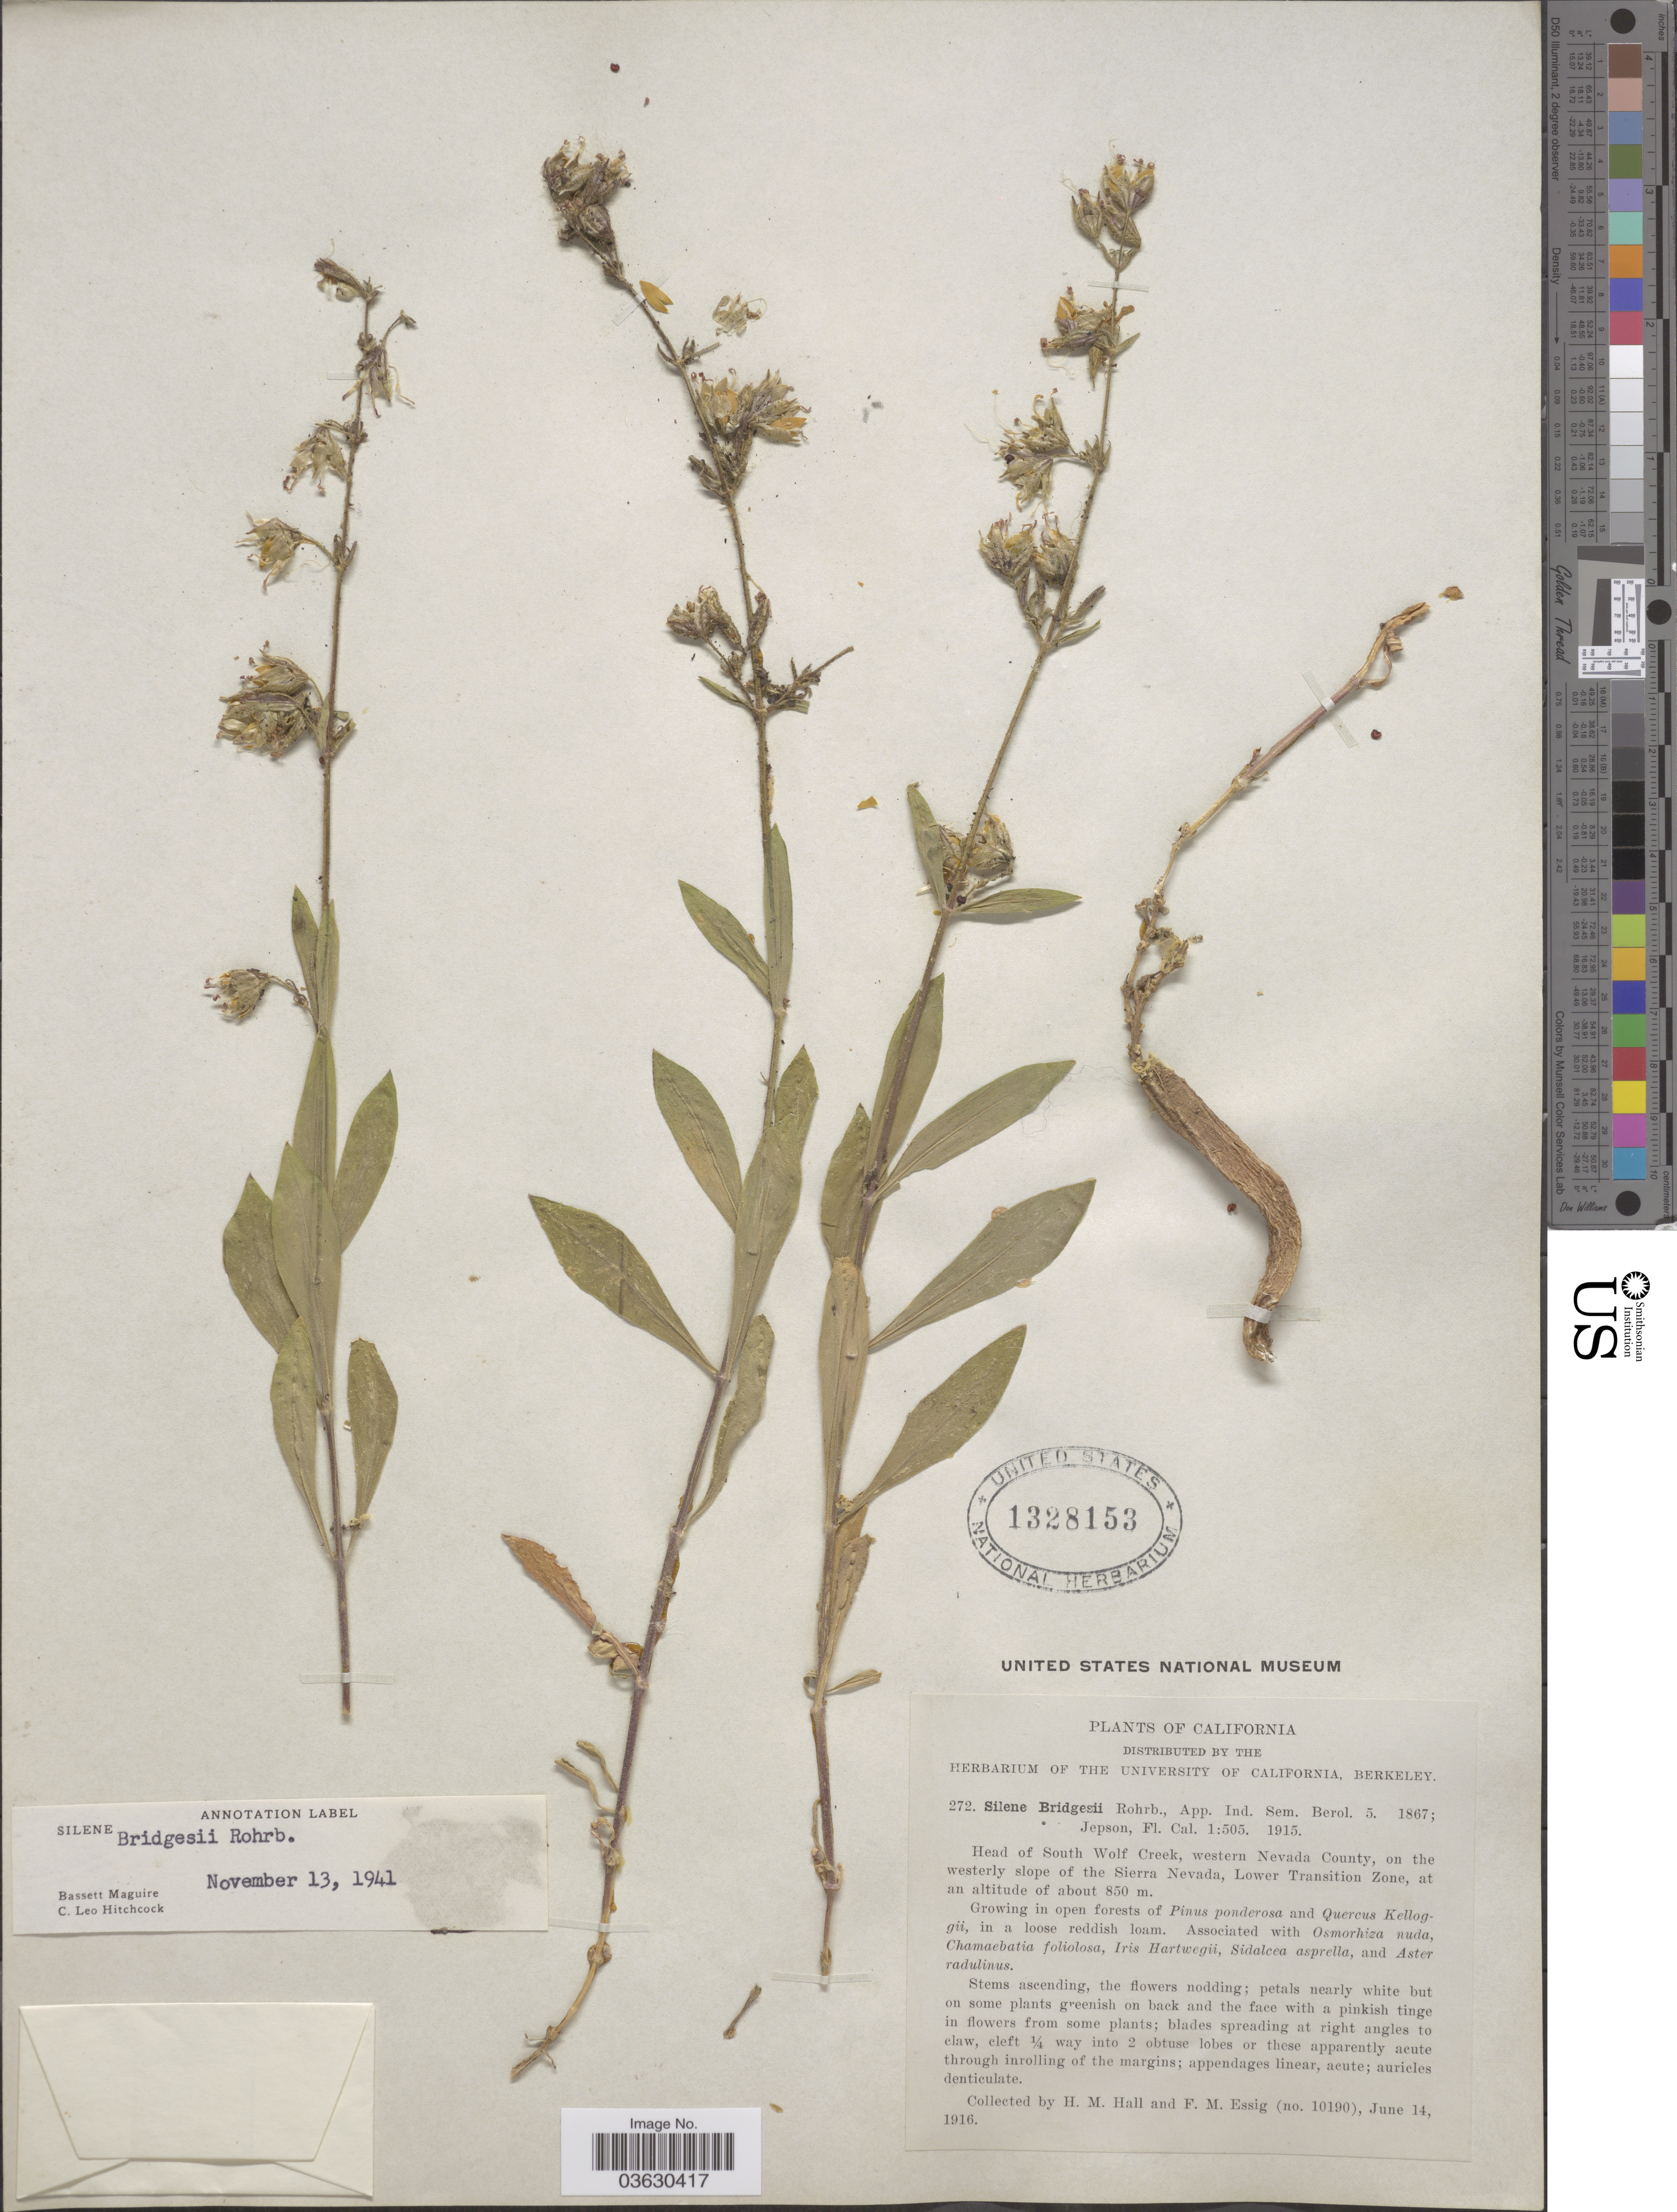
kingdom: Plantae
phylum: Tracheophyta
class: Magnoliopsida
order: Caryophyllales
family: Caryophyllaceae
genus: Silene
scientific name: Silene bridgesii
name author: Rohrb.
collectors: H. M. Hall & F. Essig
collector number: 10190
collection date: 1916-06-14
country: United States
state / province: California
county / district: Nevada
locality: Head of South Wolf Creek, western Nevada County, on the westerly slope of the Sierra Nevada, Lower Transition Zone.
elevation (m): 850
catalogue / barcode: US 1328153